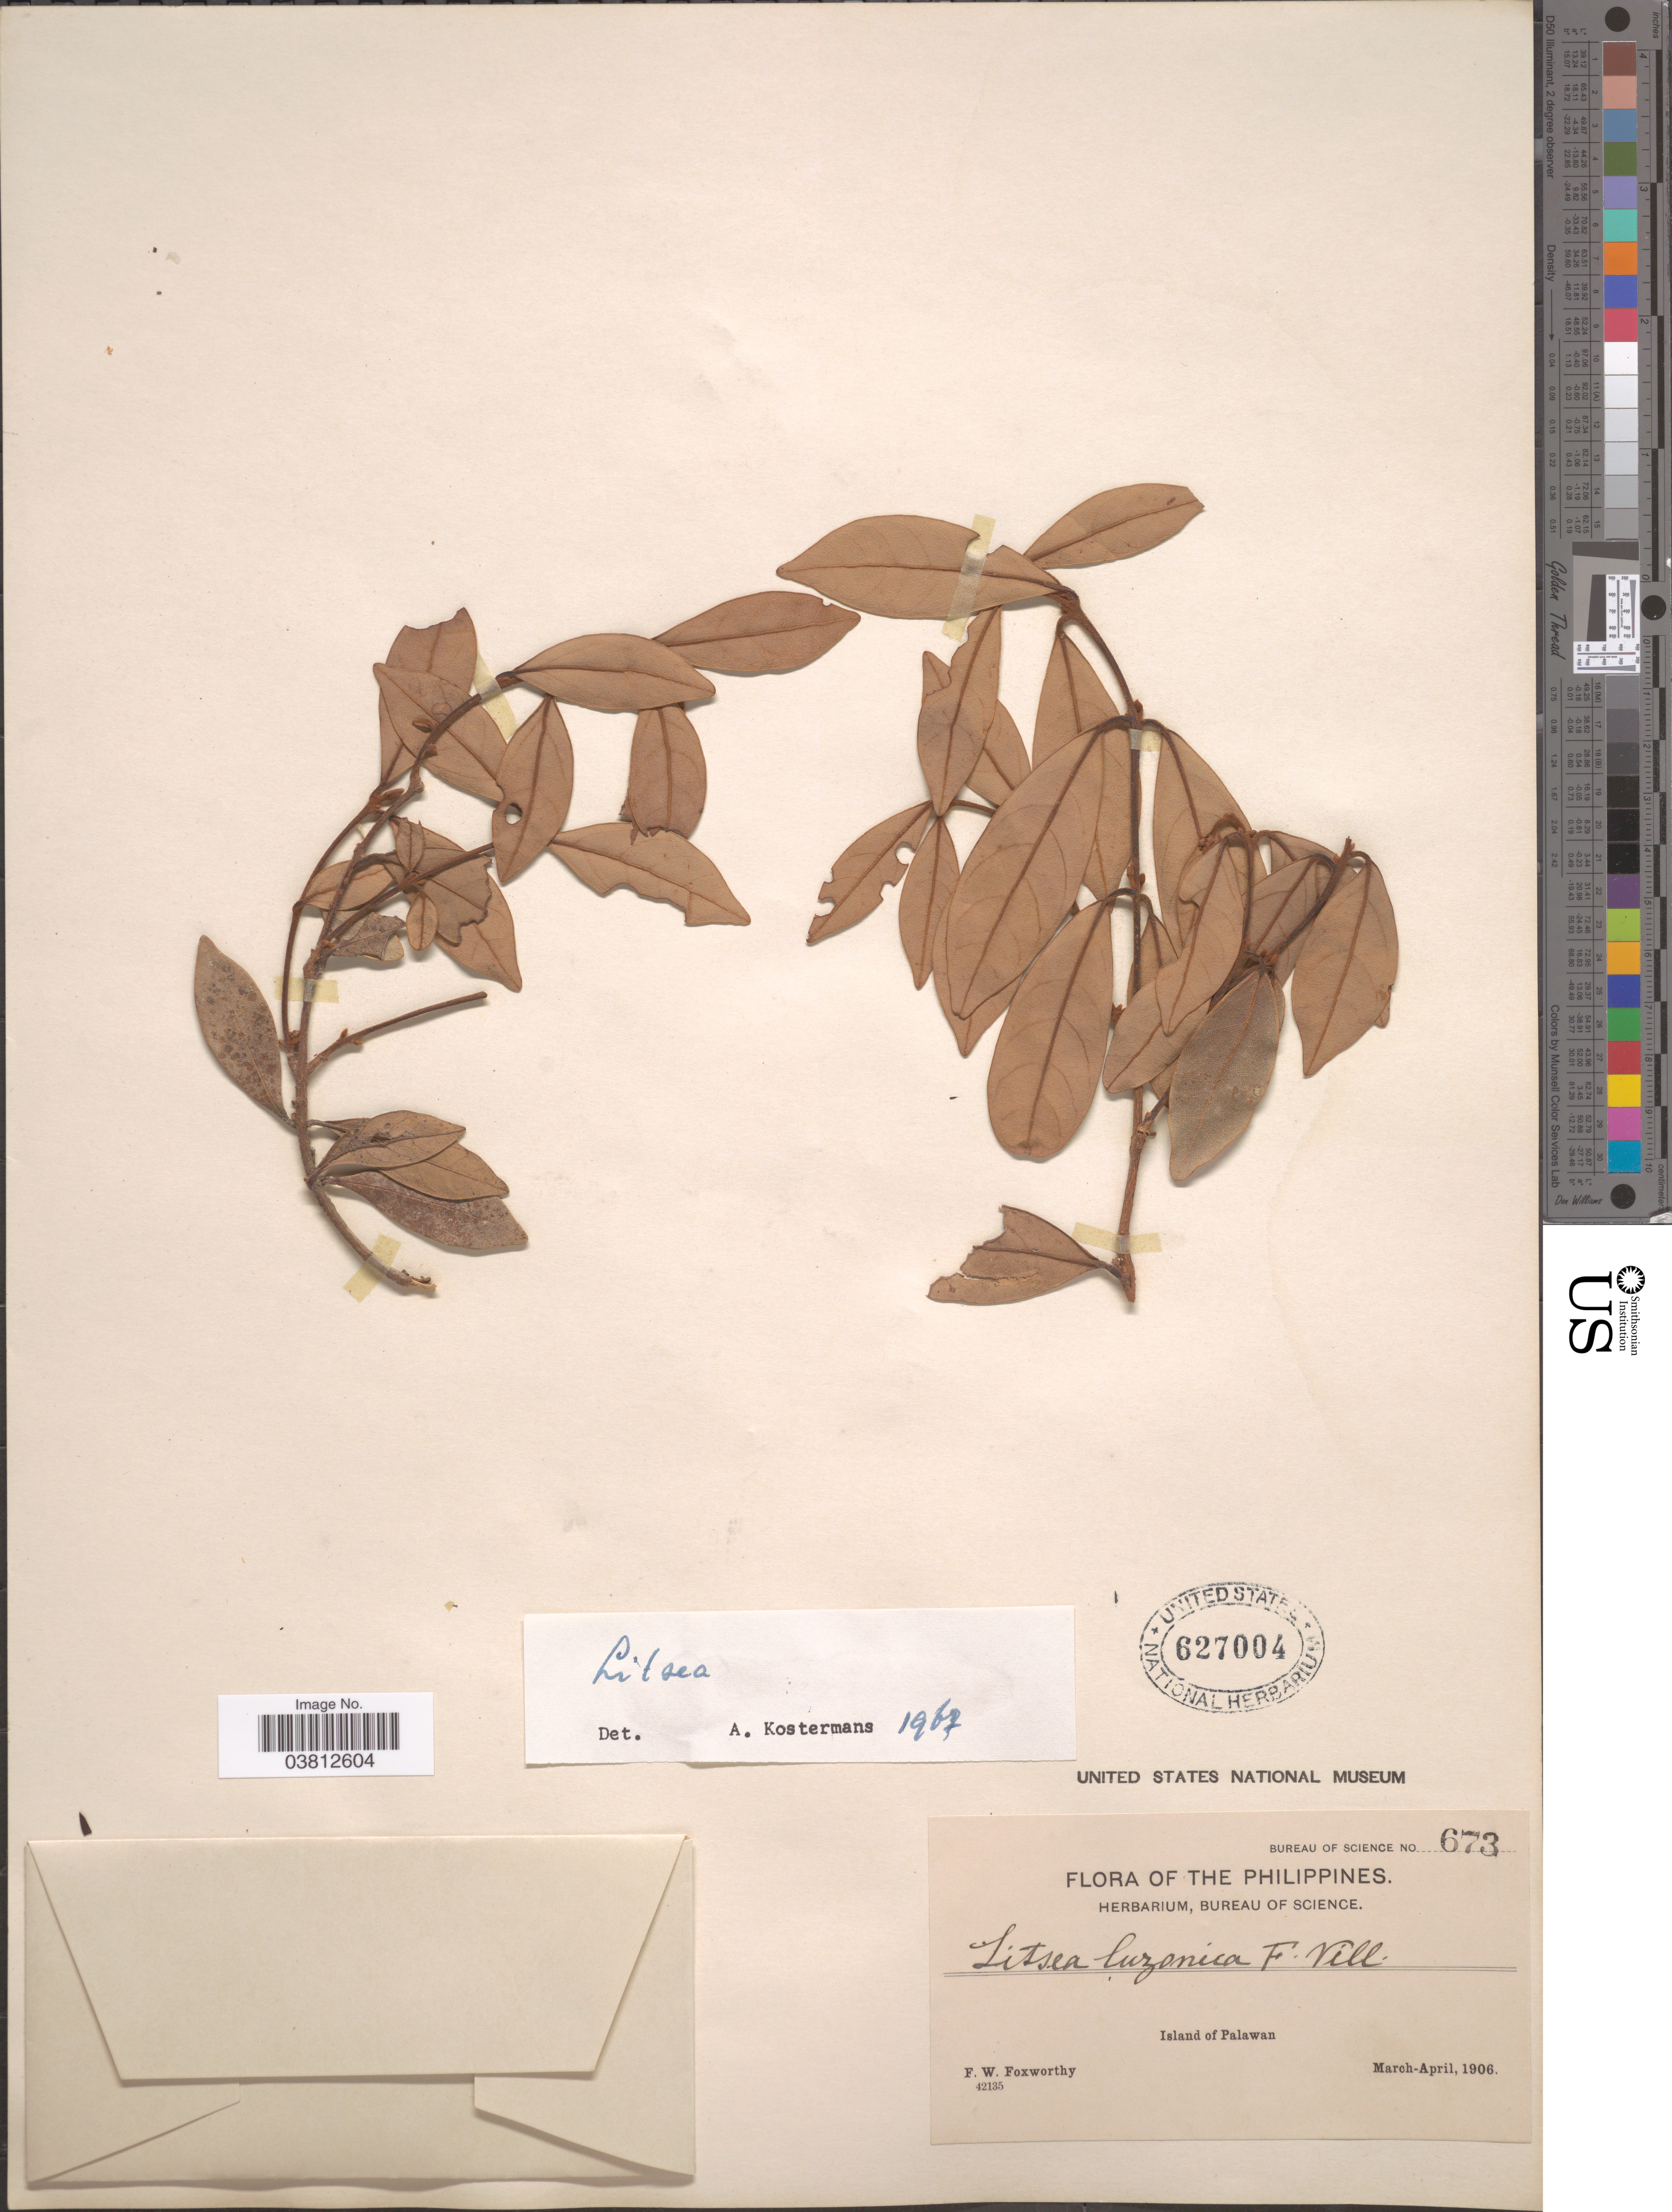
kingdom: Plantae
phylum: Tracheophyta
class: Magnoliopsida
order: Laurales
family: Lauraceae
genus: Litsea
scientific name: Litsea sp.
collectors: F. W. Foxworthy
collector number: Bureau of Science 673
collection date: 1906-03/1906-04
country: Philippines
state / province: Mimaropa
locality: Island of Palawan.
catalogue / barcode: US 627004